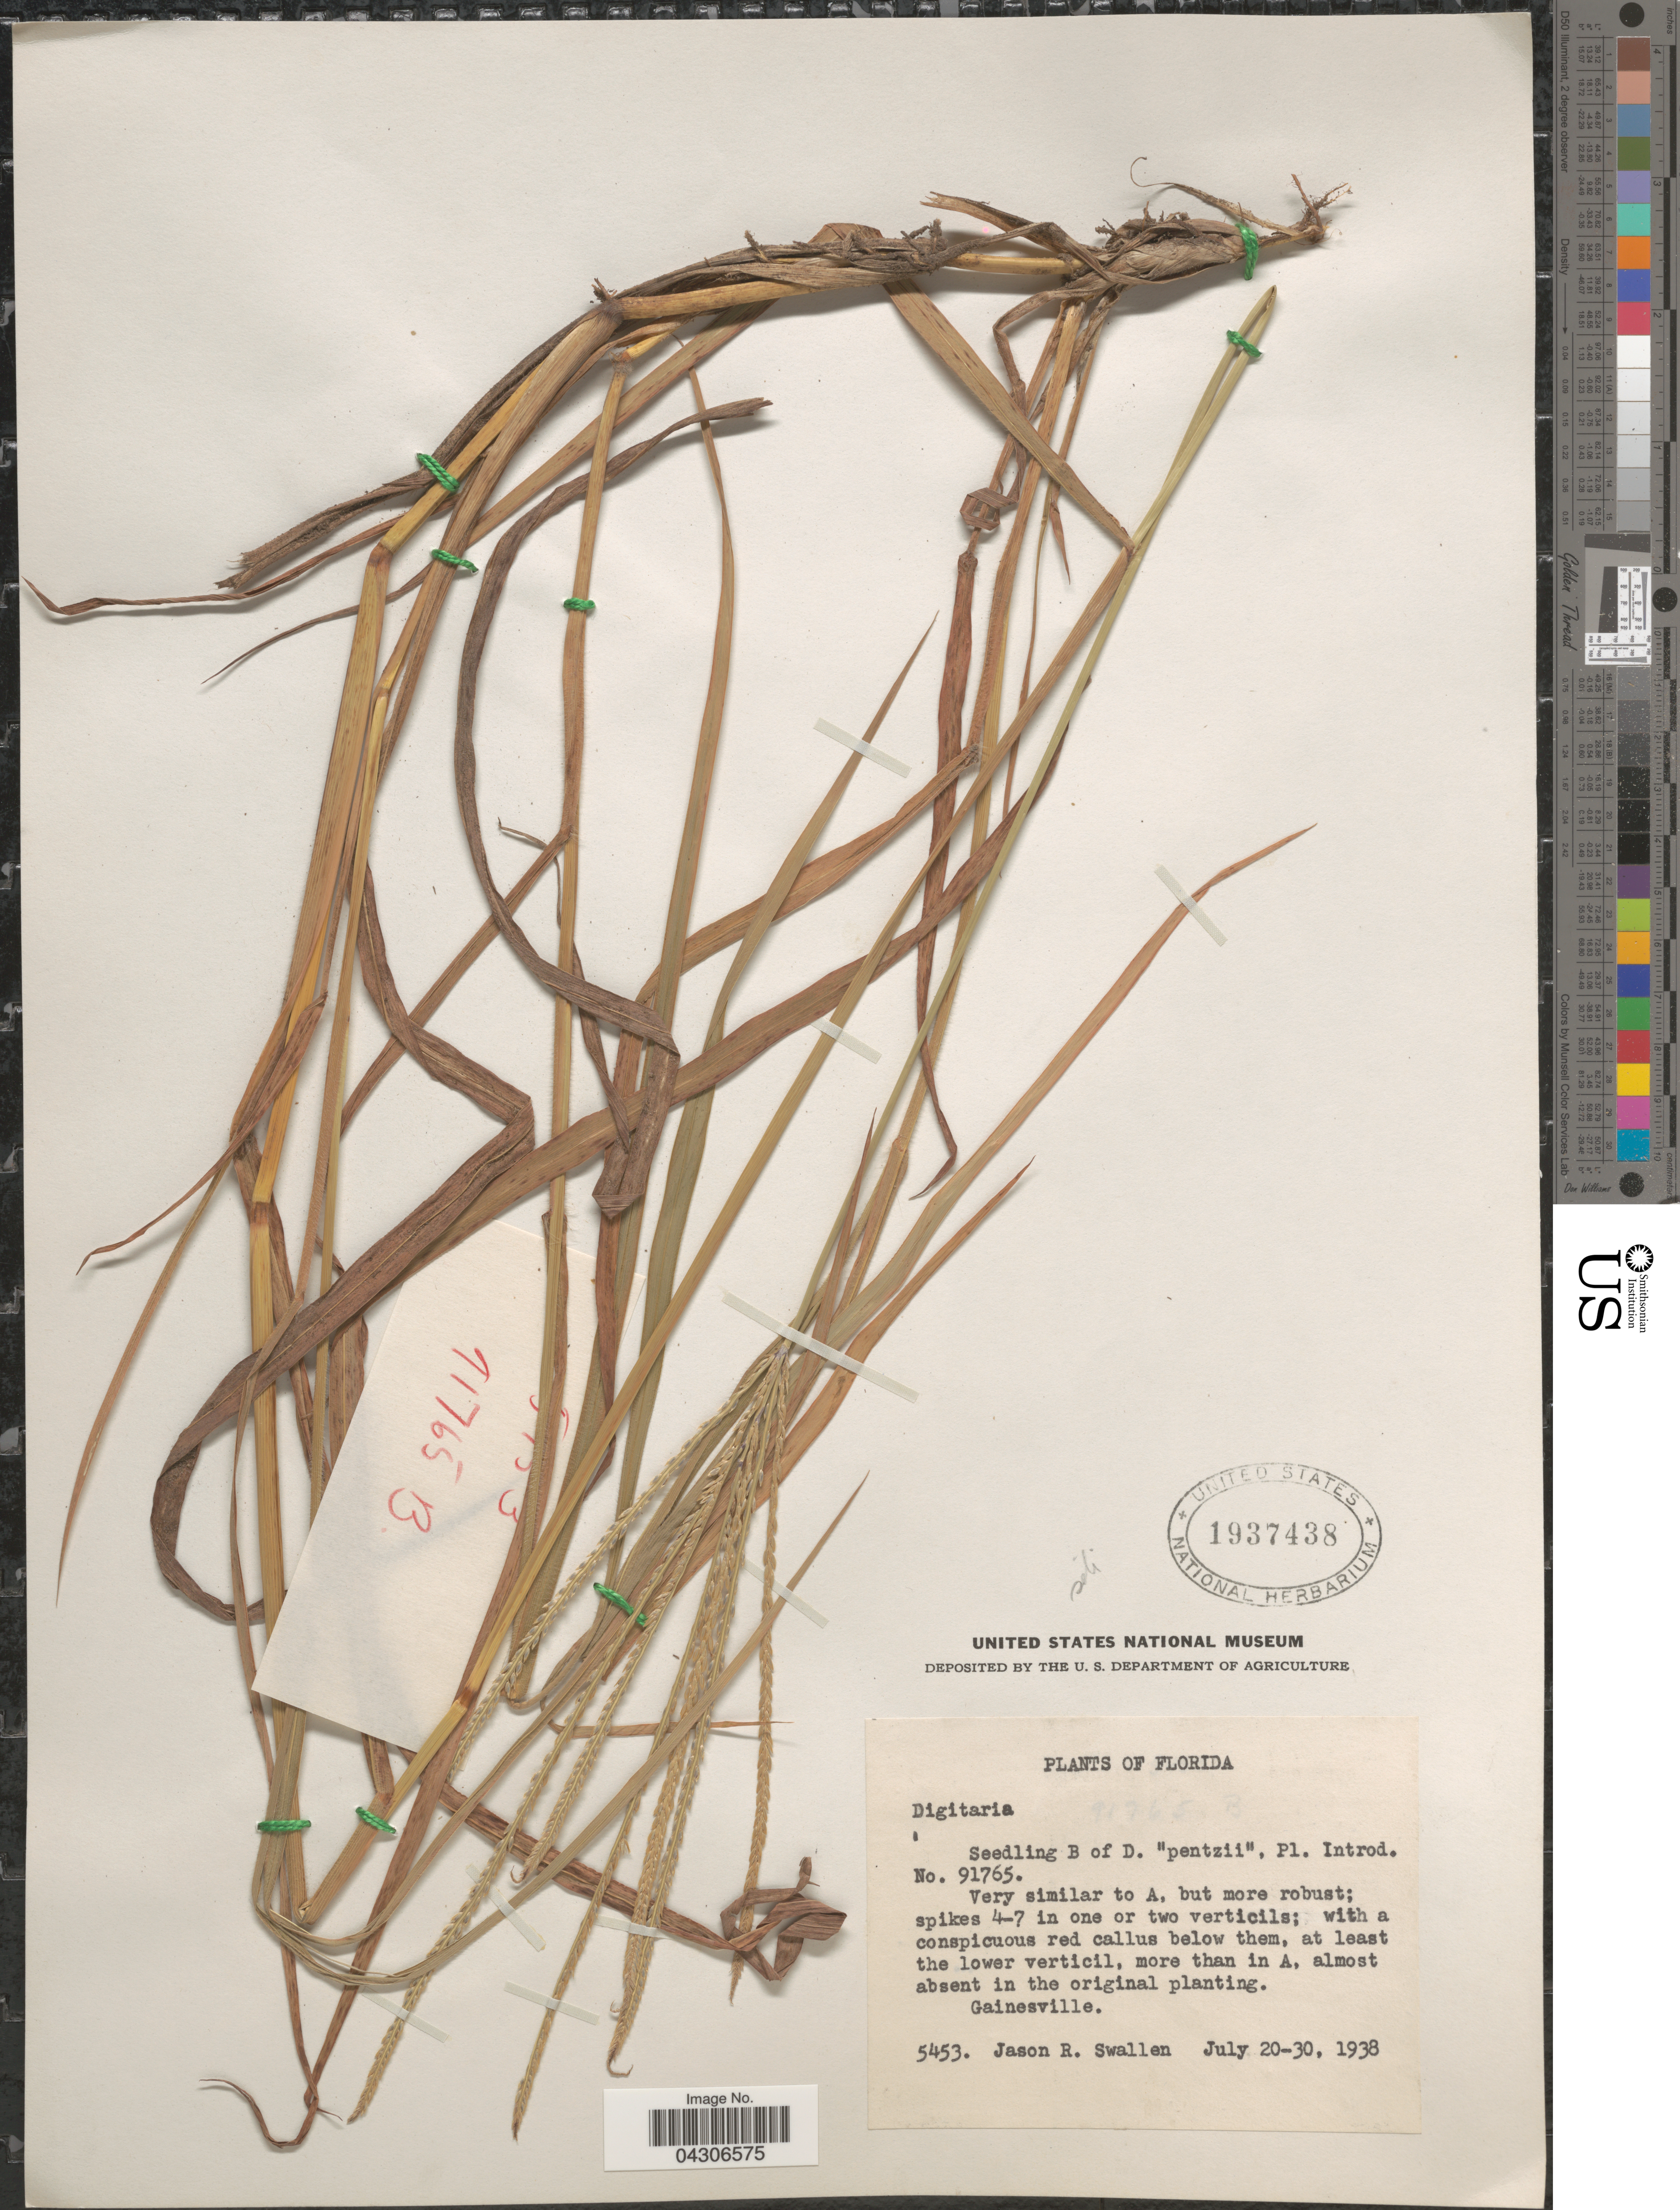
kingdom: Plantae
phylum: Tracheophyta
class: Liliopsida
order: Poales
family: Poaceae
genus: Digitaria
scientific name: Digitaria sp.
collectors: J. R. Swallen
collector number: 5453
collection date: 1938-07-20/1938-07-30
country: United States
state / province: Florida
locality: Gainesville.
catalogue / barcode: US 1937438